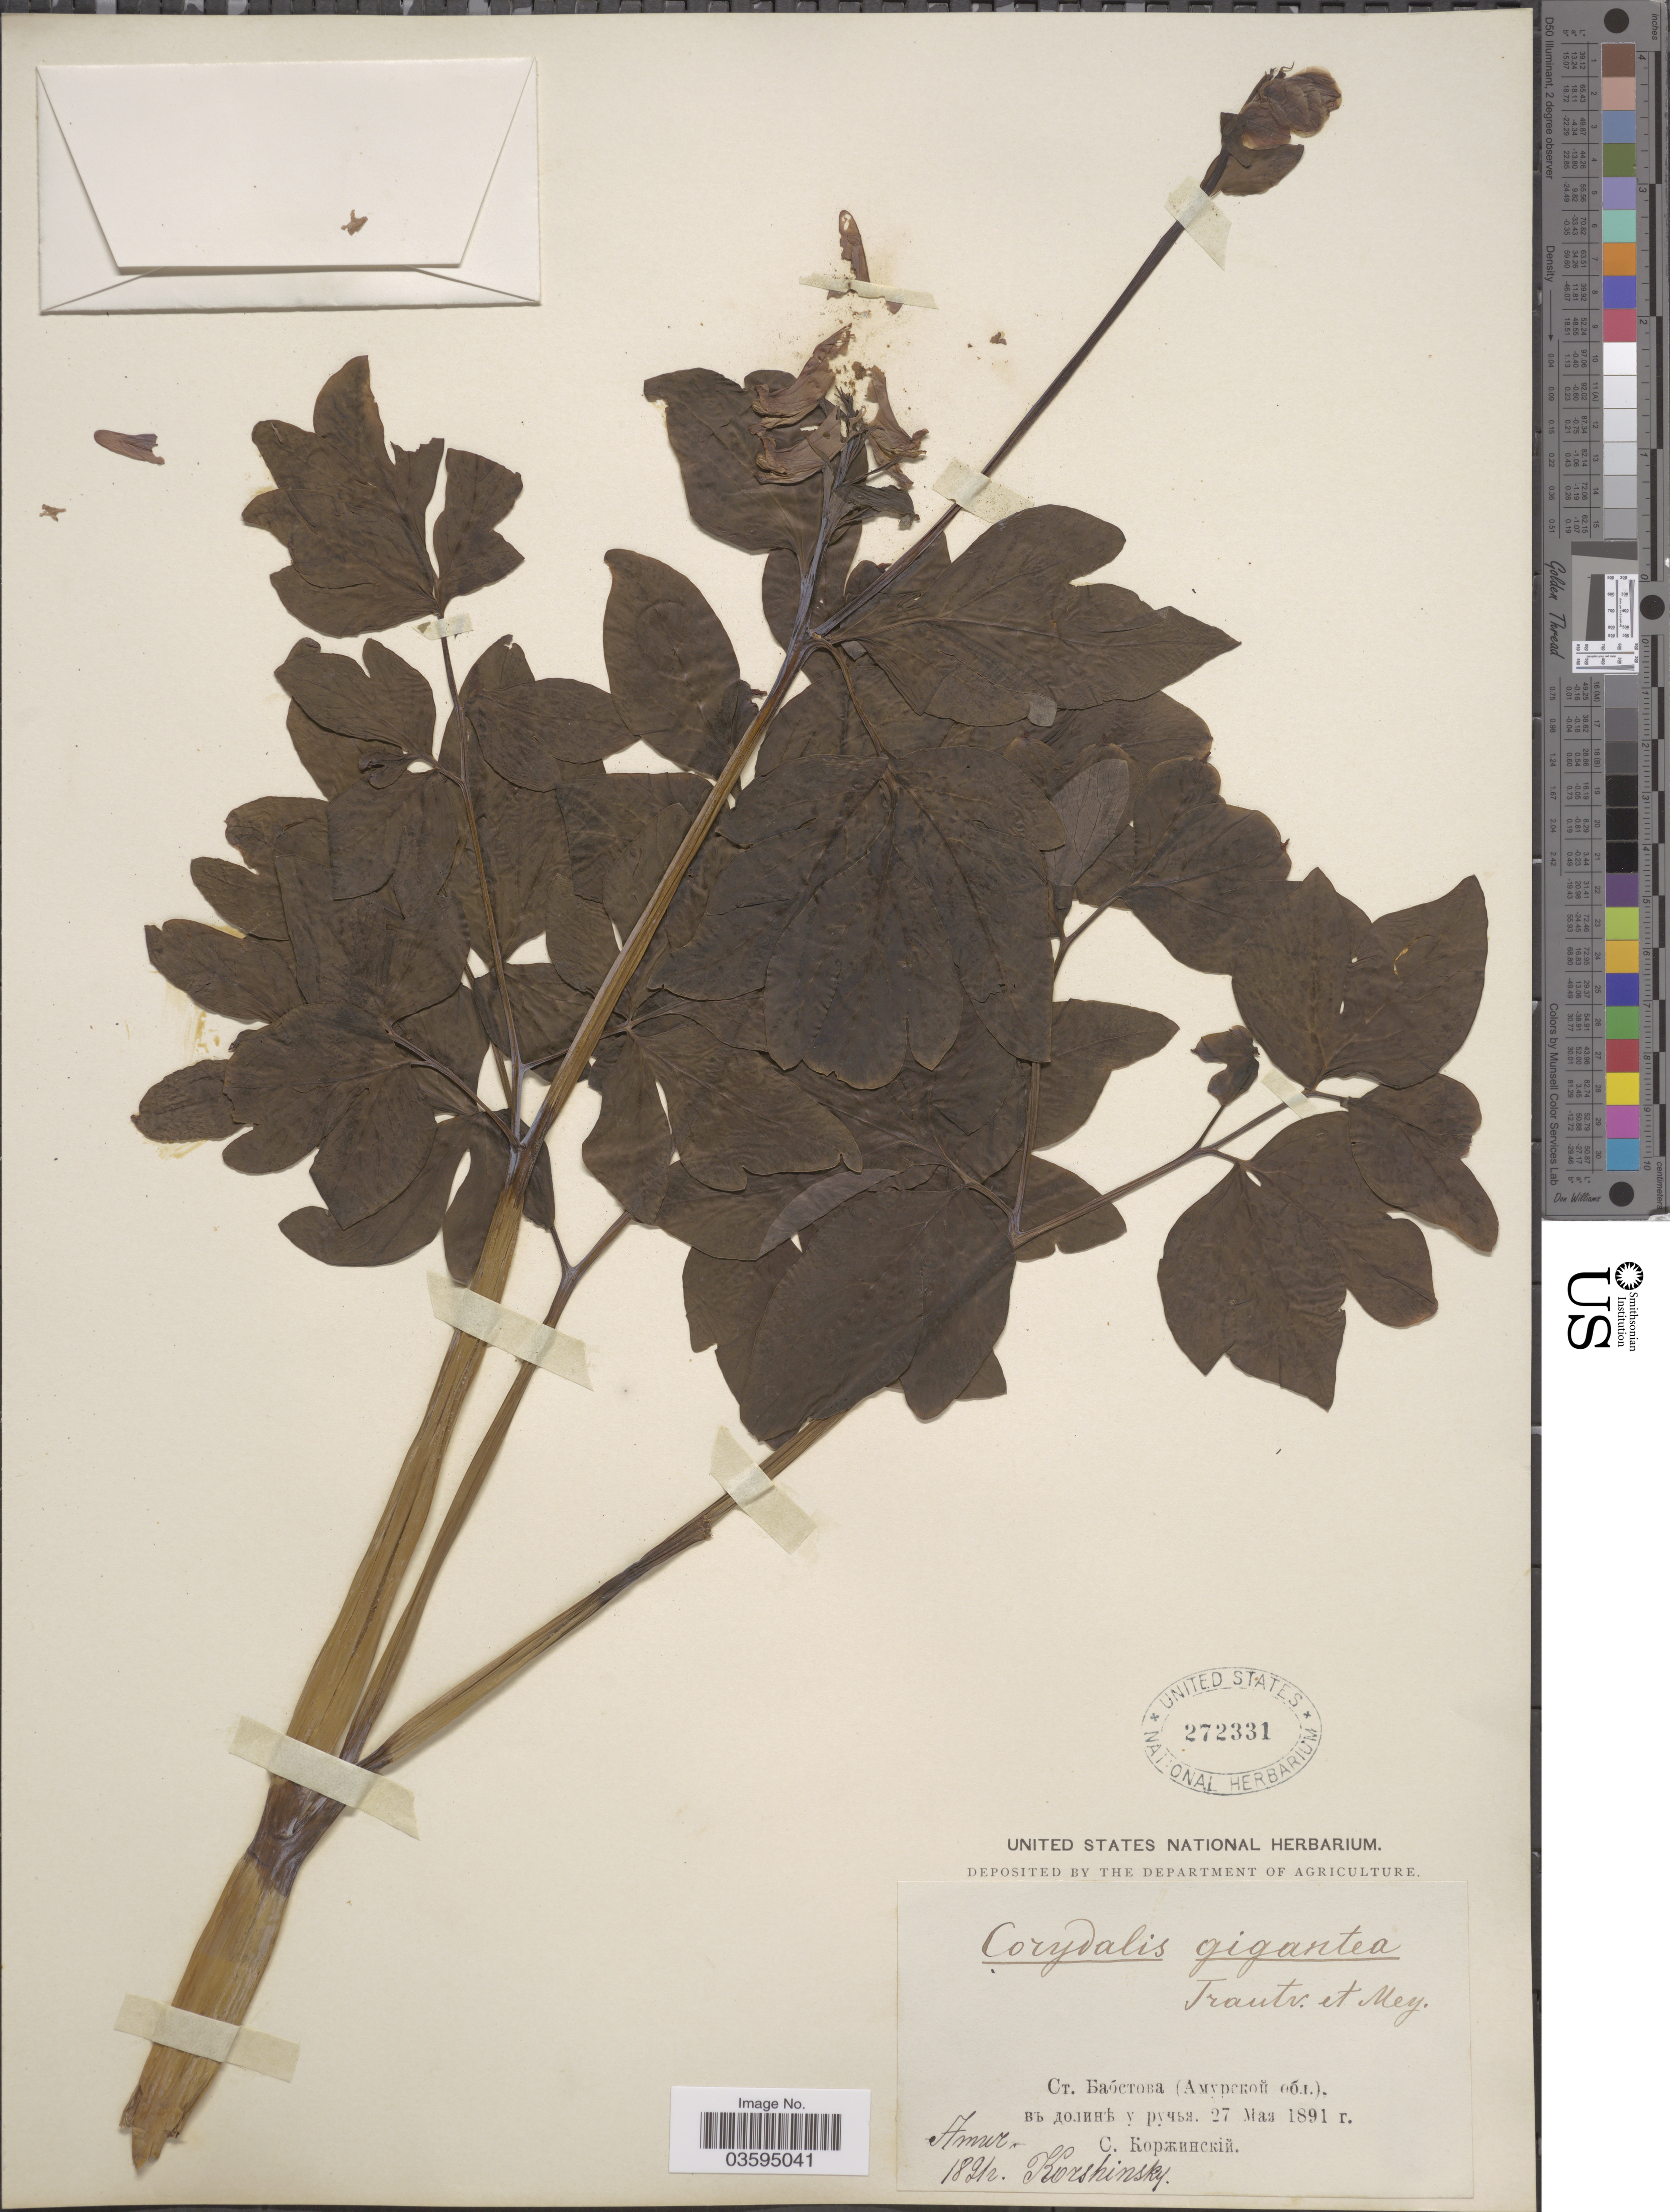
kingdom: Plantae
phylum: Tracheophyta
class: Magnoliopsida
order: Ranunculales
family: Papaveraceae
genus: Corydalis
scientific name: Corydalis gigantea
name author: Trautv. & C.A. Mey.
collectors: S. Korzhinskiy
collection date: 1891-05-27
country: Russian Federation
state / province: Jewish Autonomous O.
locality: Babstovo, river Amur.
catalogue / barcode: US 272331